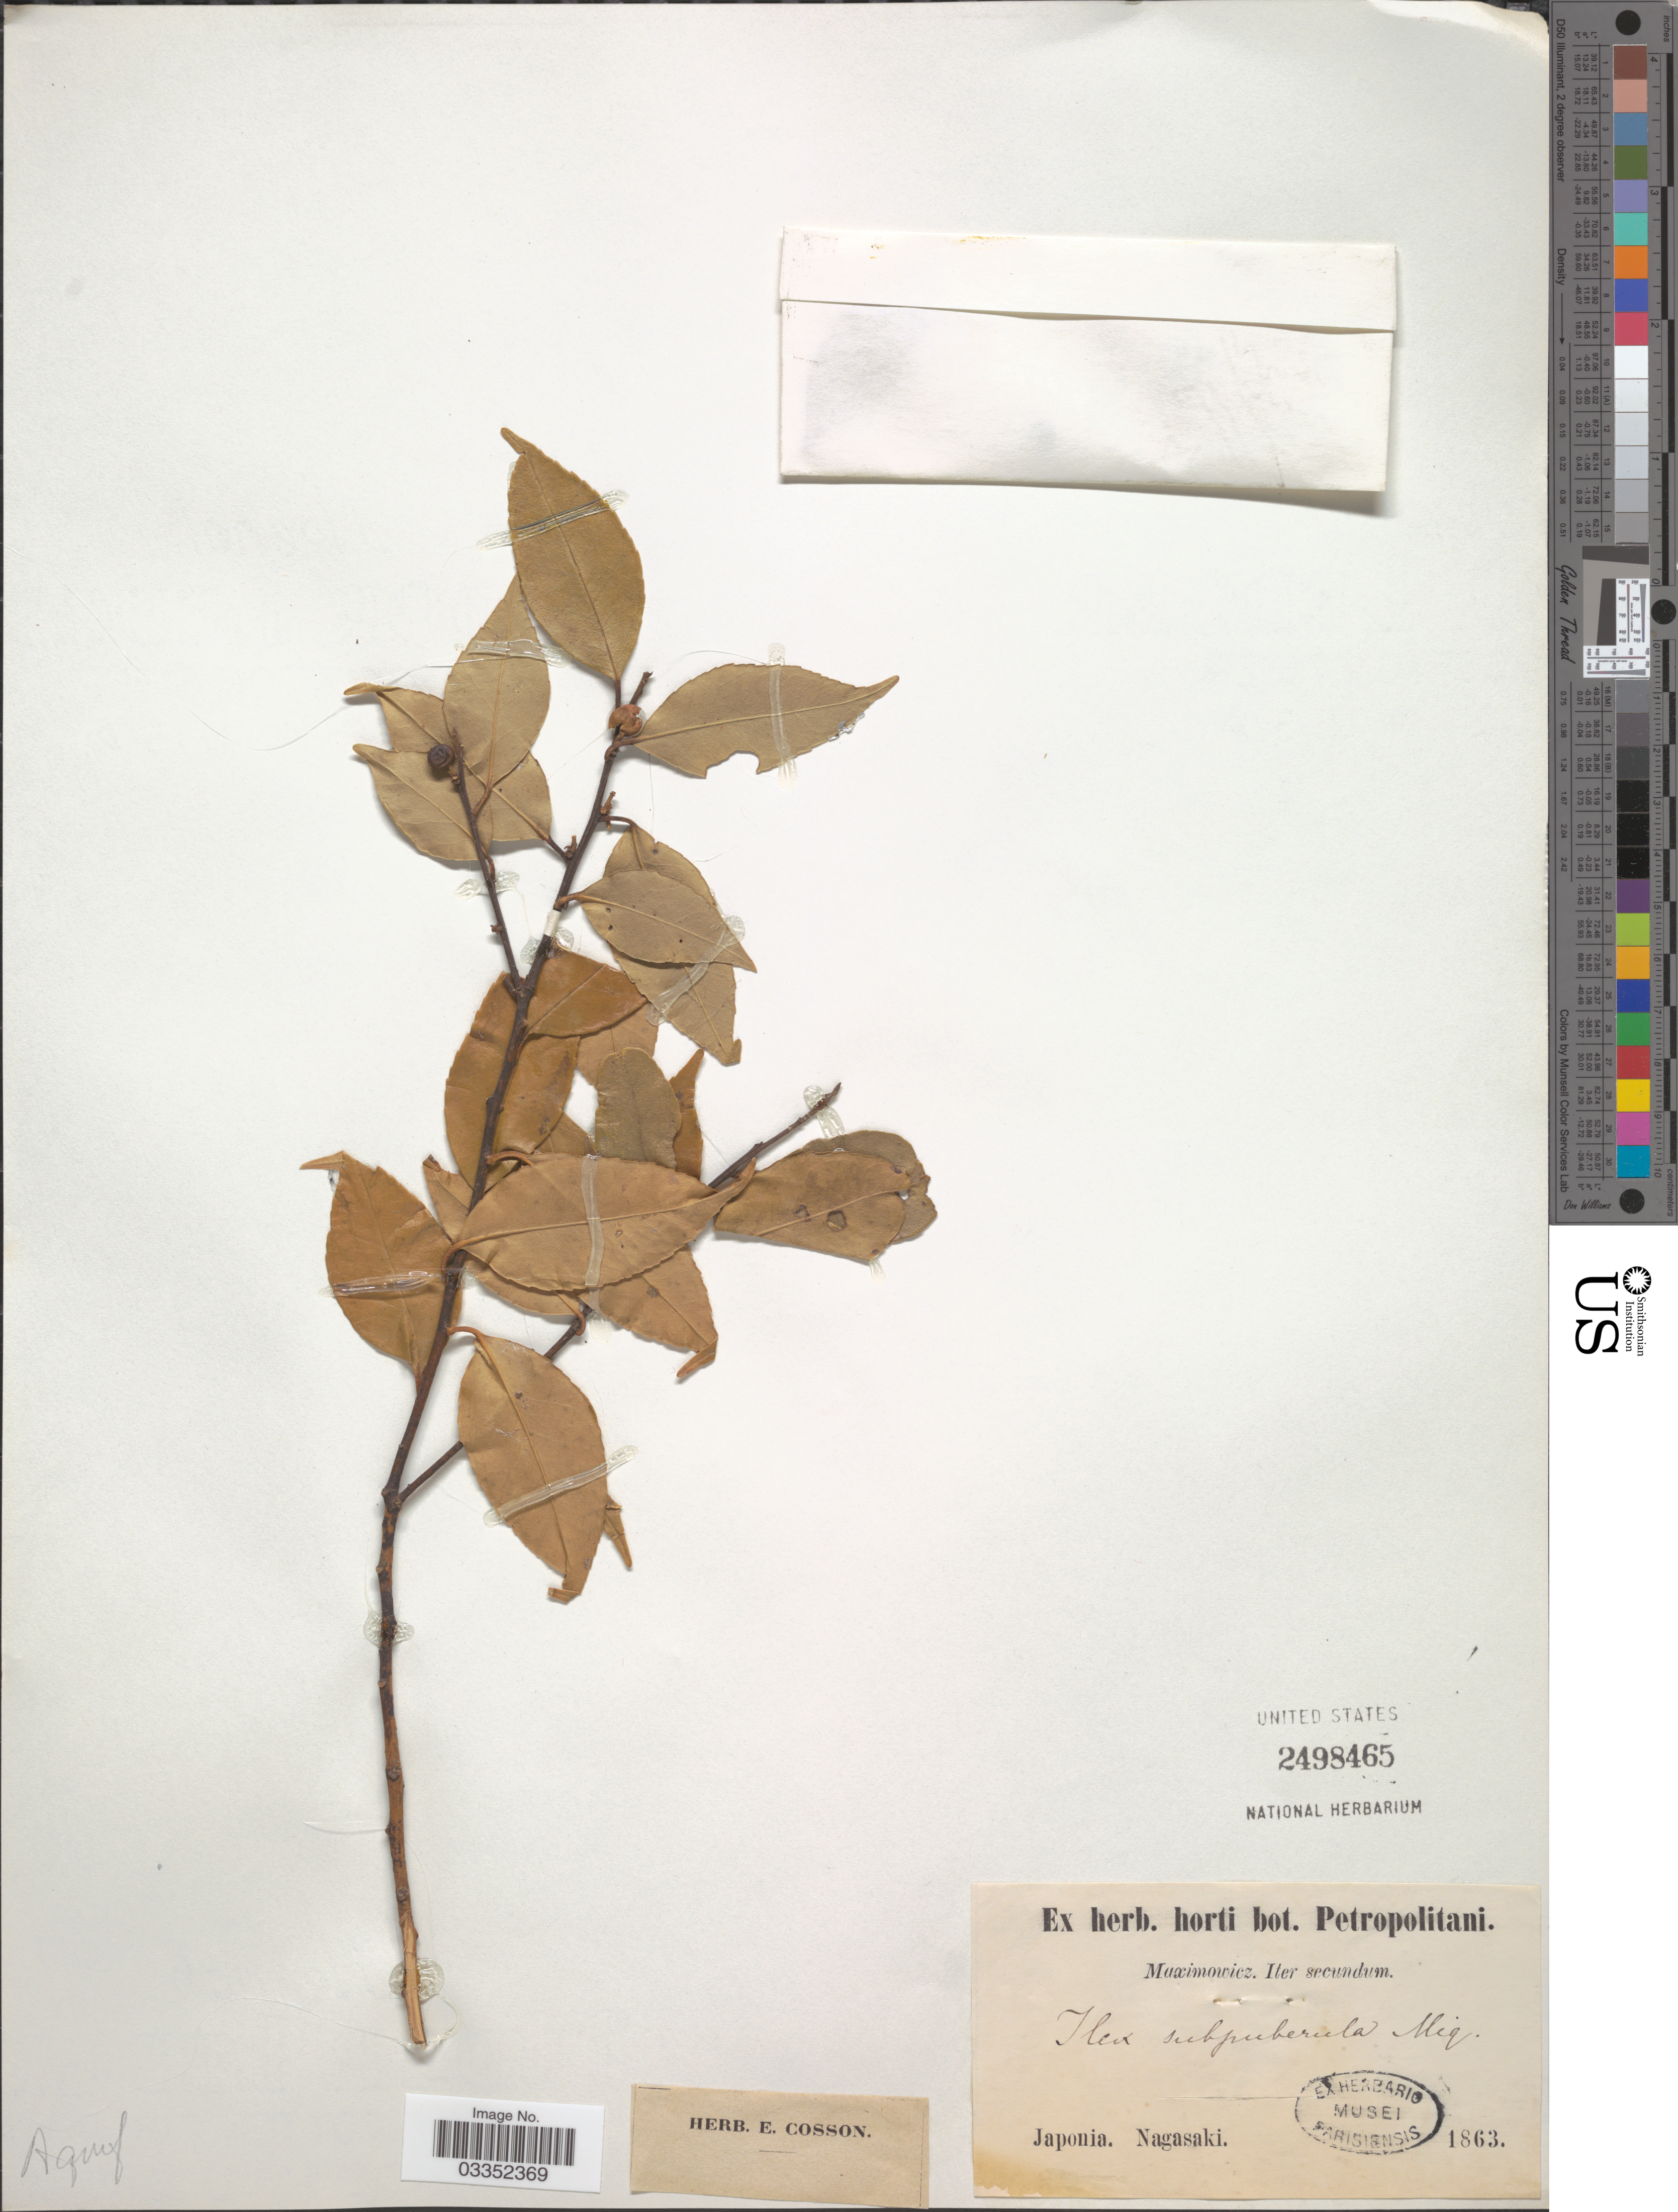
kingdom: Plantae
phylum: Tracheophyta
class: Magnoliopsida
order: Aquifoliales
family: Aquifoliaceae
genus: Ilex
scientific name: Ilex subpuberula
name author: Miq.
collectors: -. Maximowicz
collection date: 1863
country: Japan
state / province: Nagasaki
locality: Japonia. Nagasaki.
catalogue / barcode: US 2498465